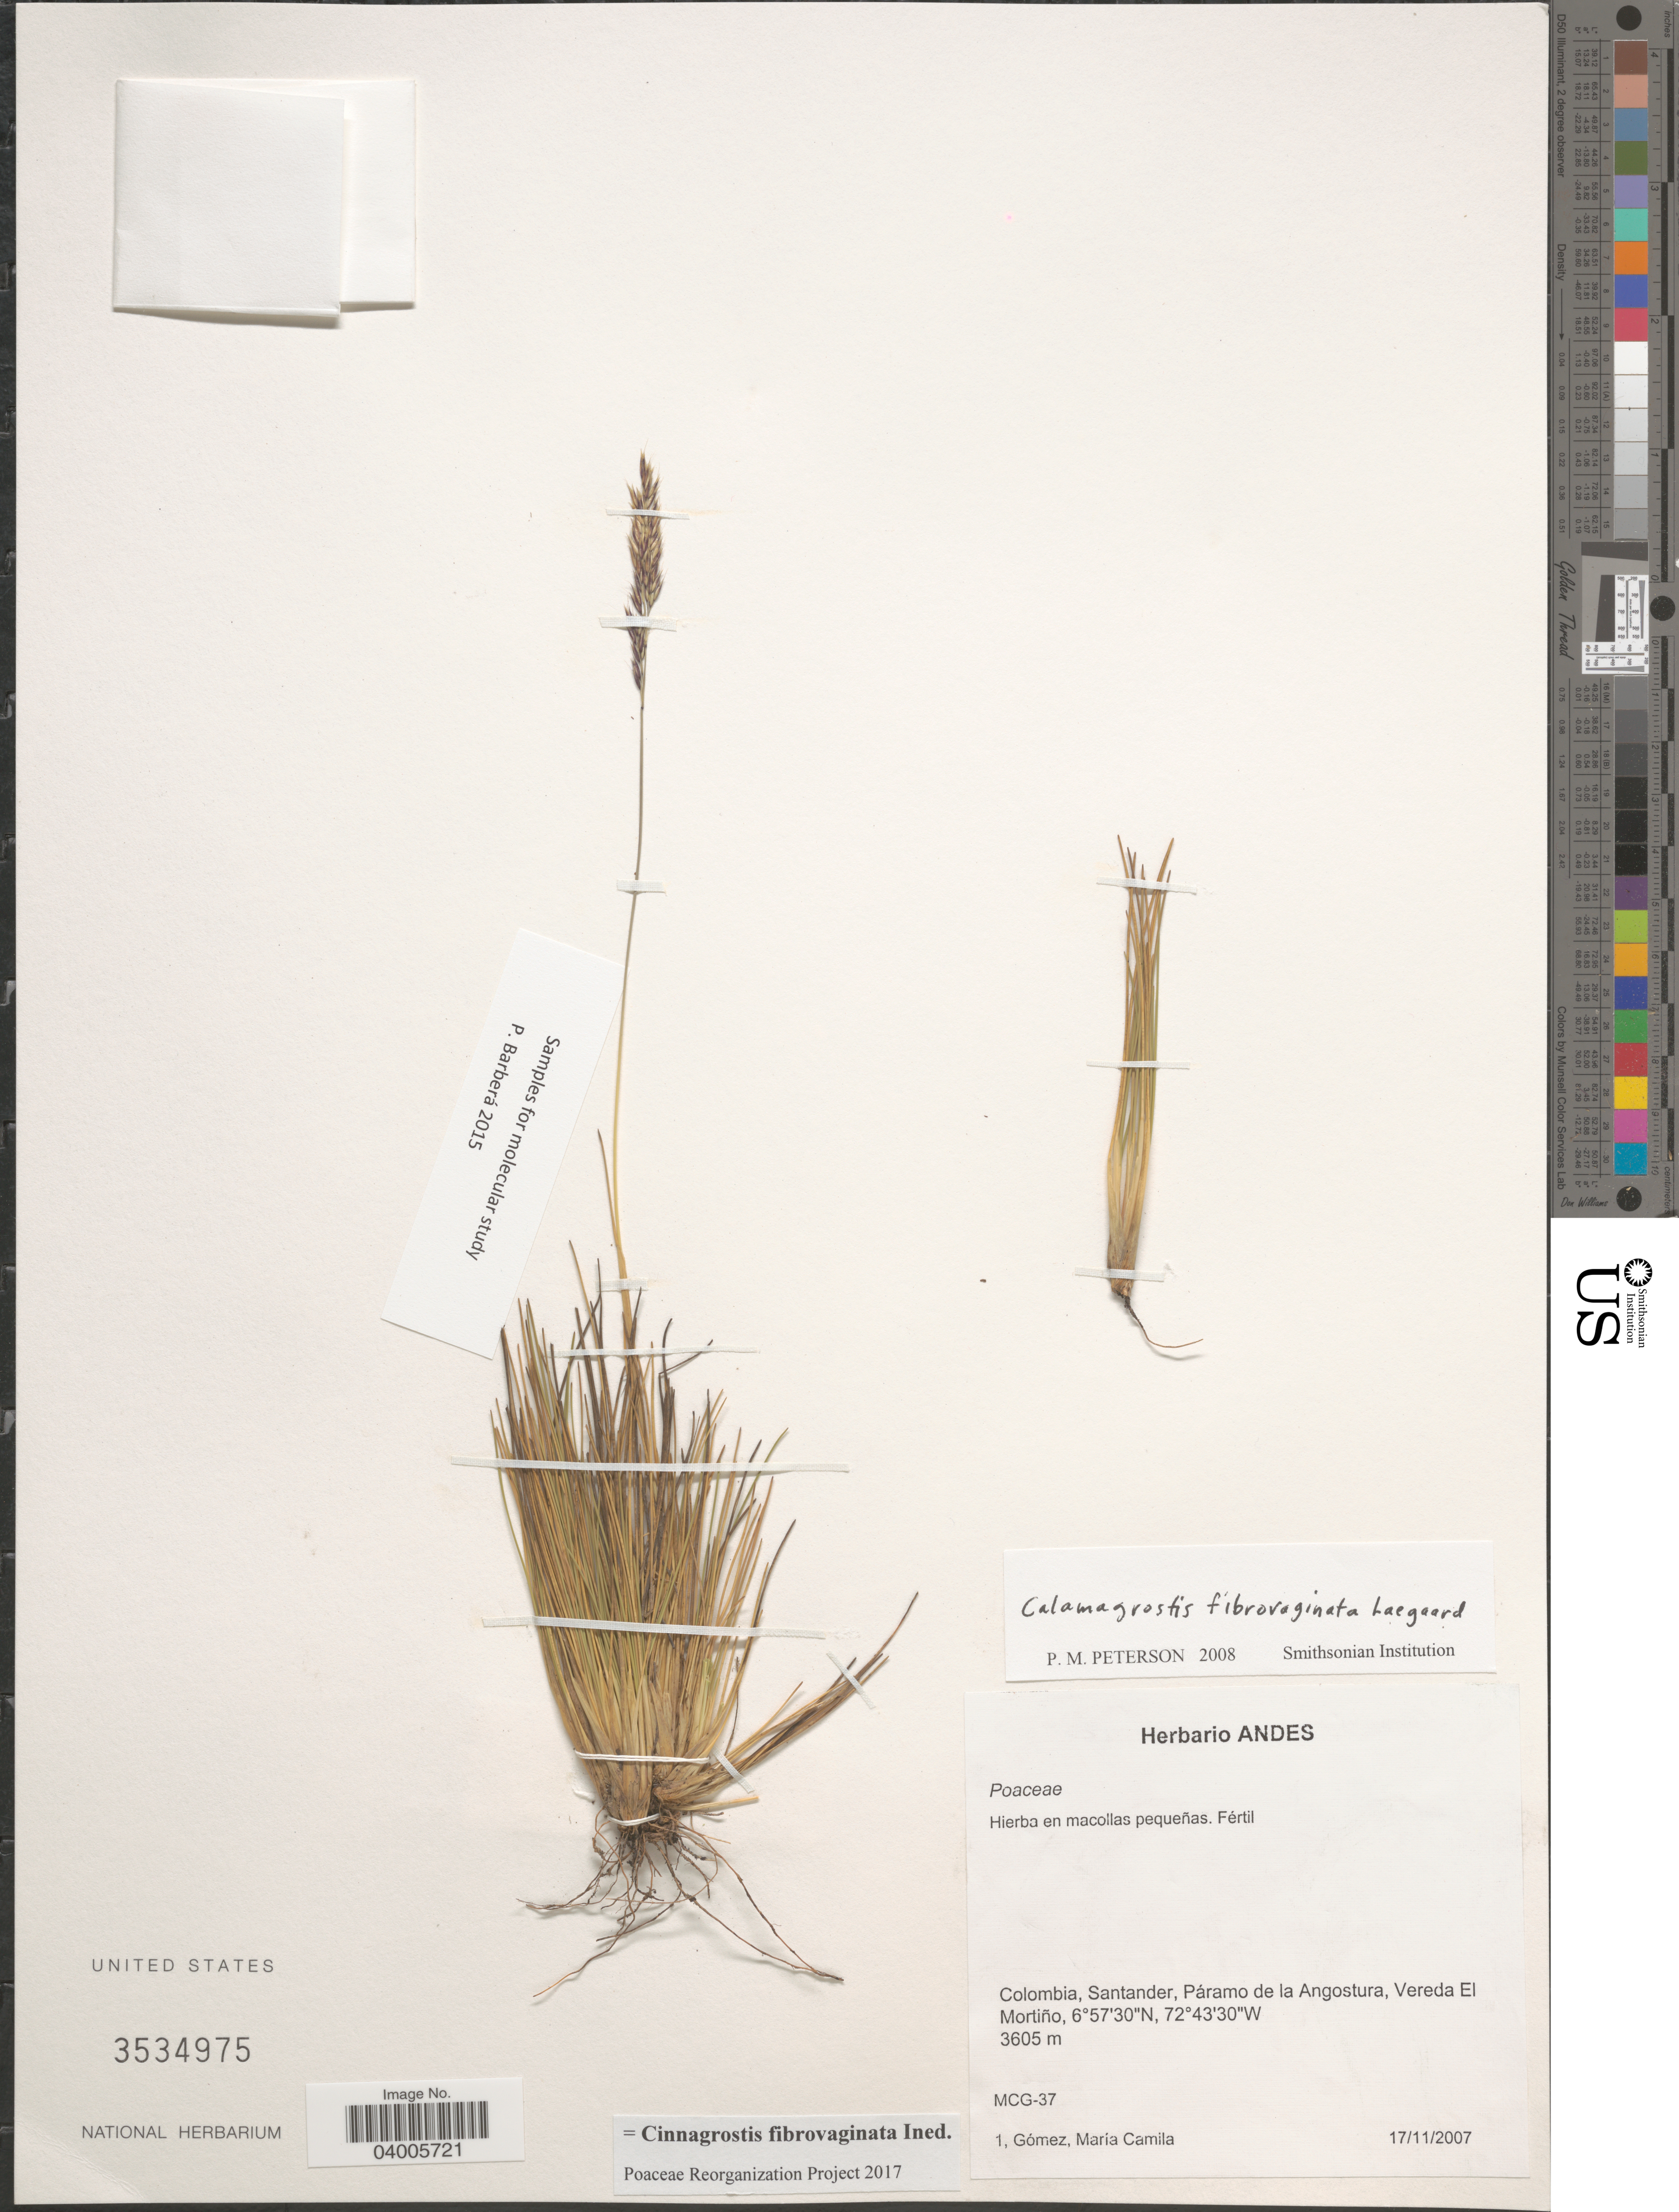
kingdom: Plantae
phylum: Tracheophyta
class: Liliopsida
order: Poales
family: Poaceae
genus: Cinnagrostis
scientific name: Cinnagrostis coarctata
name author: (Kunth) P.M. Peterson et al.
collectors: M. Gomez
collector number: MCG-37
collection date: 2007-11-17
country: Colombia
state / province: Santander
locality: Páramo de la Angostura, Vereda El Mortiño.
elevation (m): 3605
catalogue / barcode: US 3534975